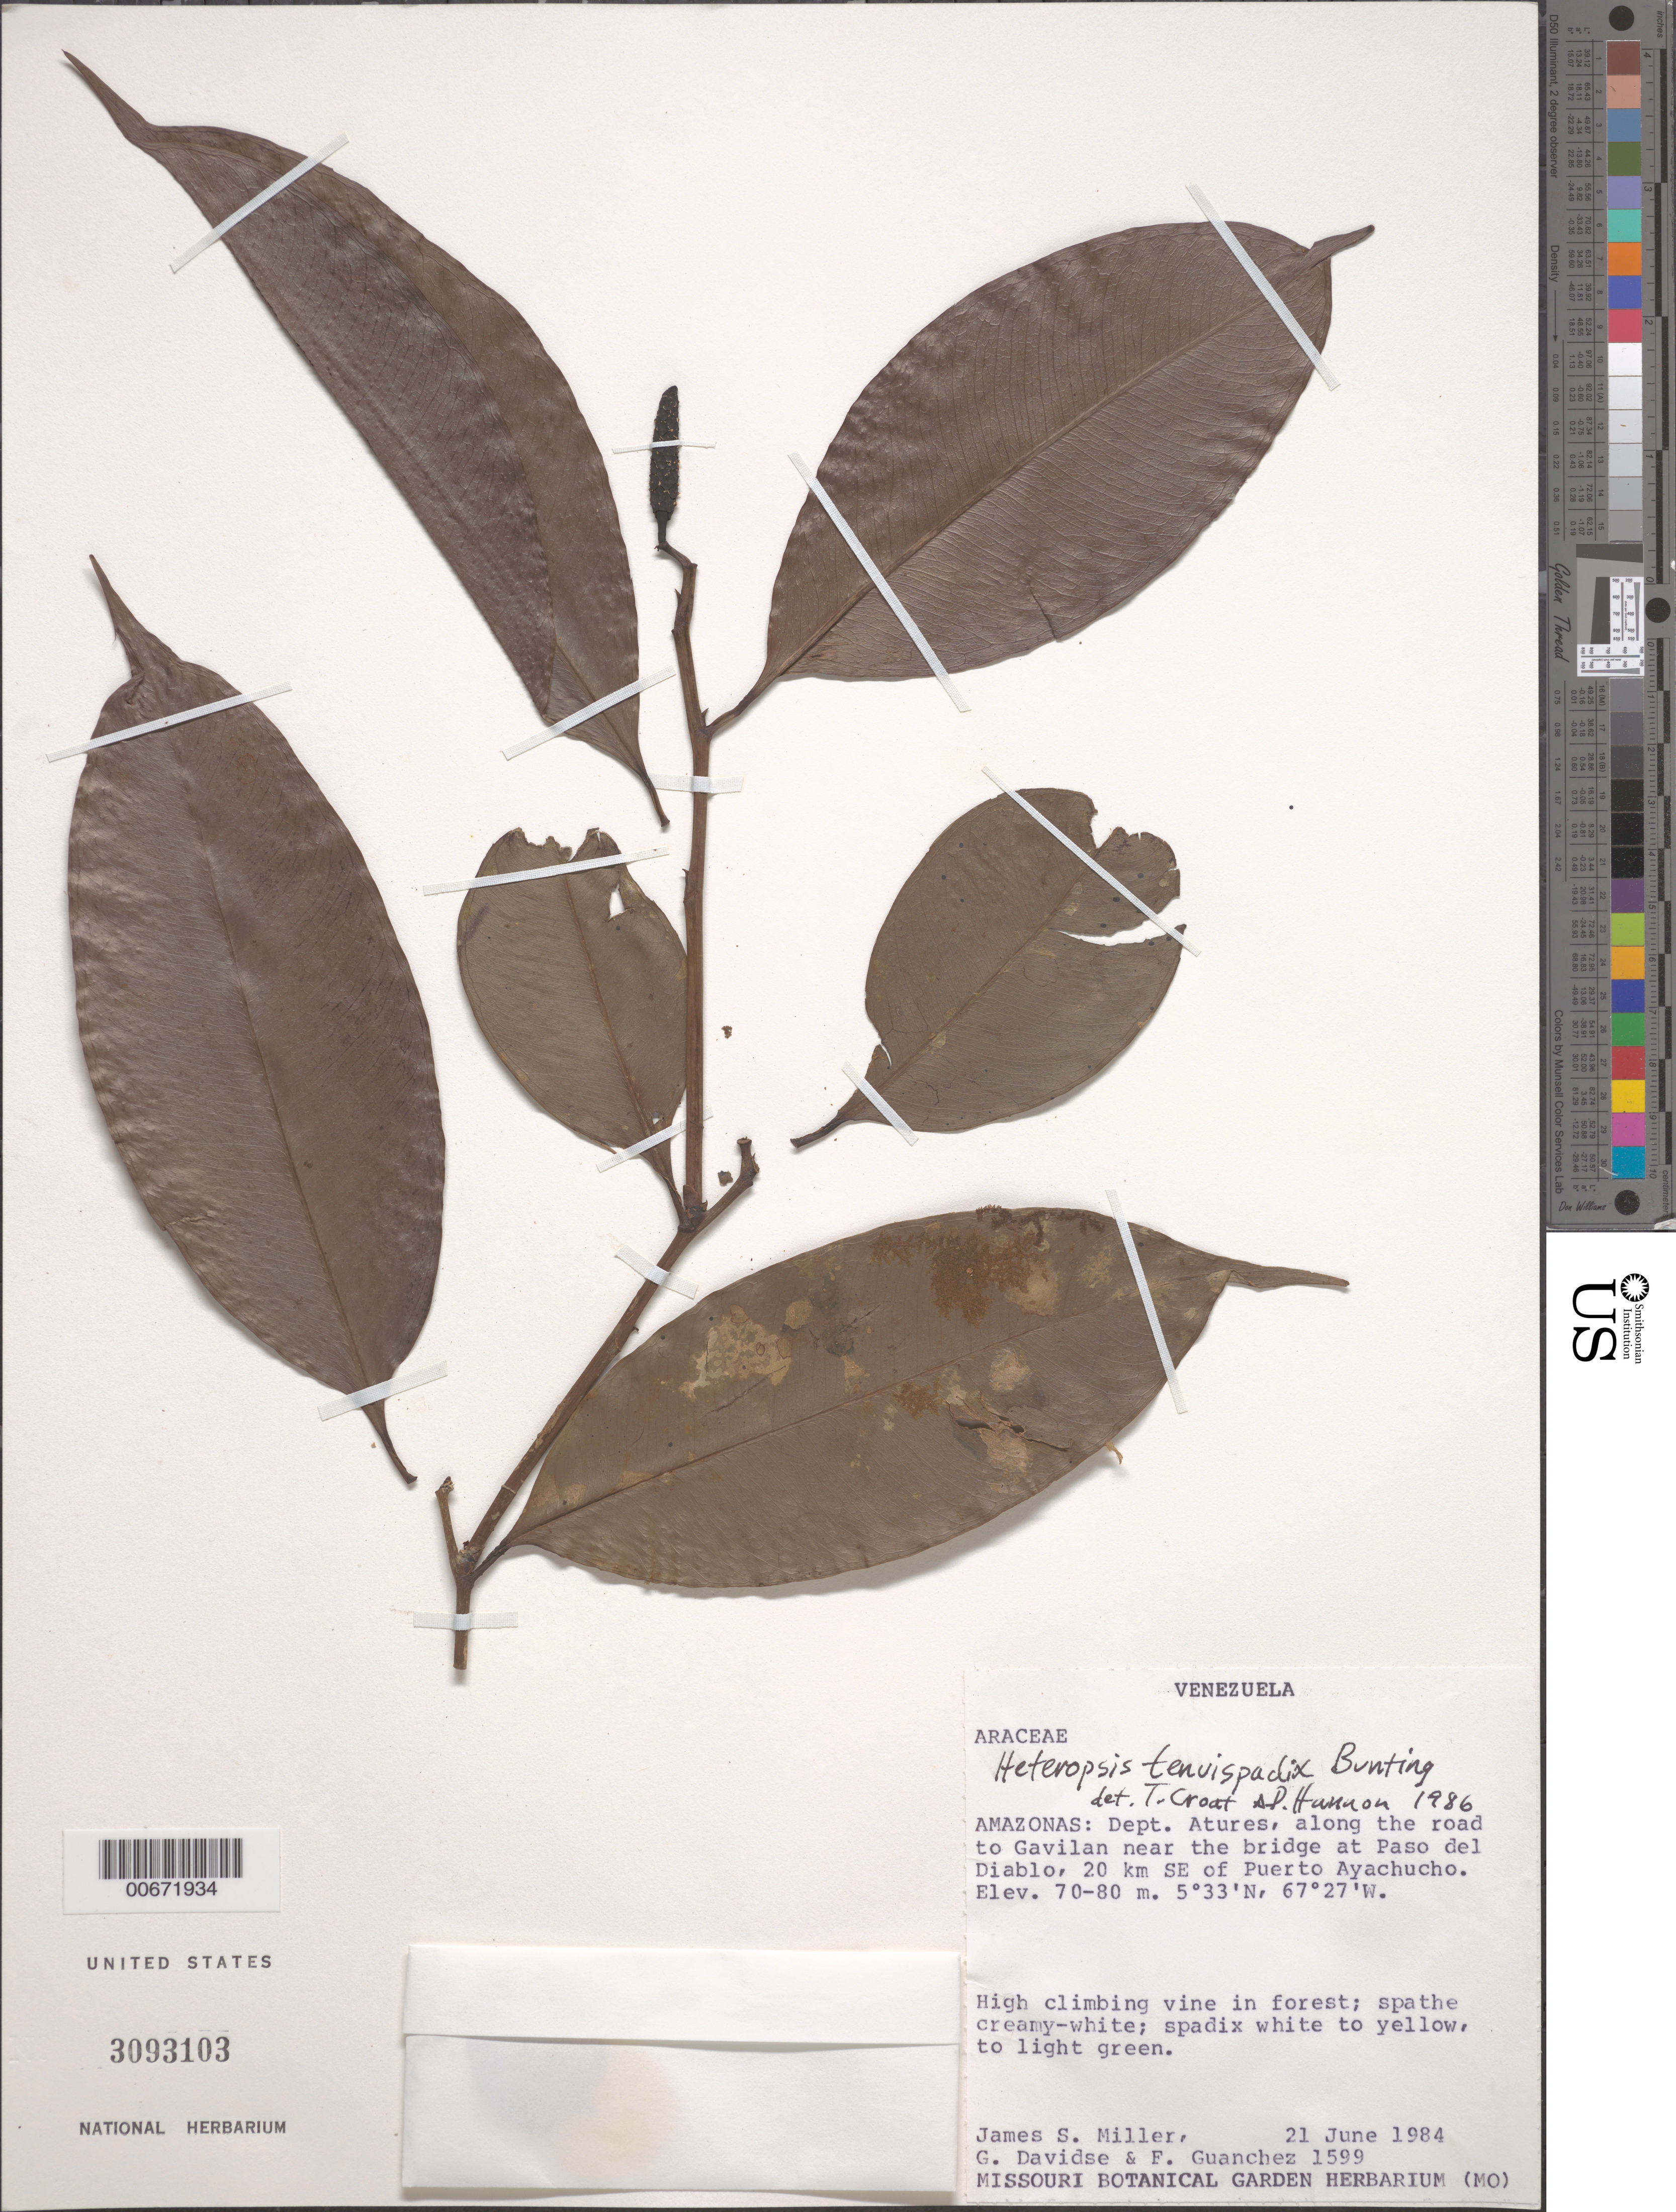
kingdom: Plantae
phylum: Tracheophyta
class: Liliopsida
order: Alismatales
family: Araceae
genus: Heteropsis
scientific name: Heteropsis tenuispadix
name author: G.S. Bunting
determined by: Croat, Thomas B.; Hannon, D. P.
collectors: J. S. Miller, G. Davidse & F. Guánchez M.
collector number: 1599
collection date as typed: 21-Jun-84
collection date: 1984-06-21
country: Venezuela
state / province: Amazonas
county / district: Atures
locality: Puerto Ayachucho, 20 km SE of along road to Gavilan, near bridge at Paso del Diablo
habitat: High climbing vine in forest;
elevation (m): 70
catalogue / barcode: US 3093103